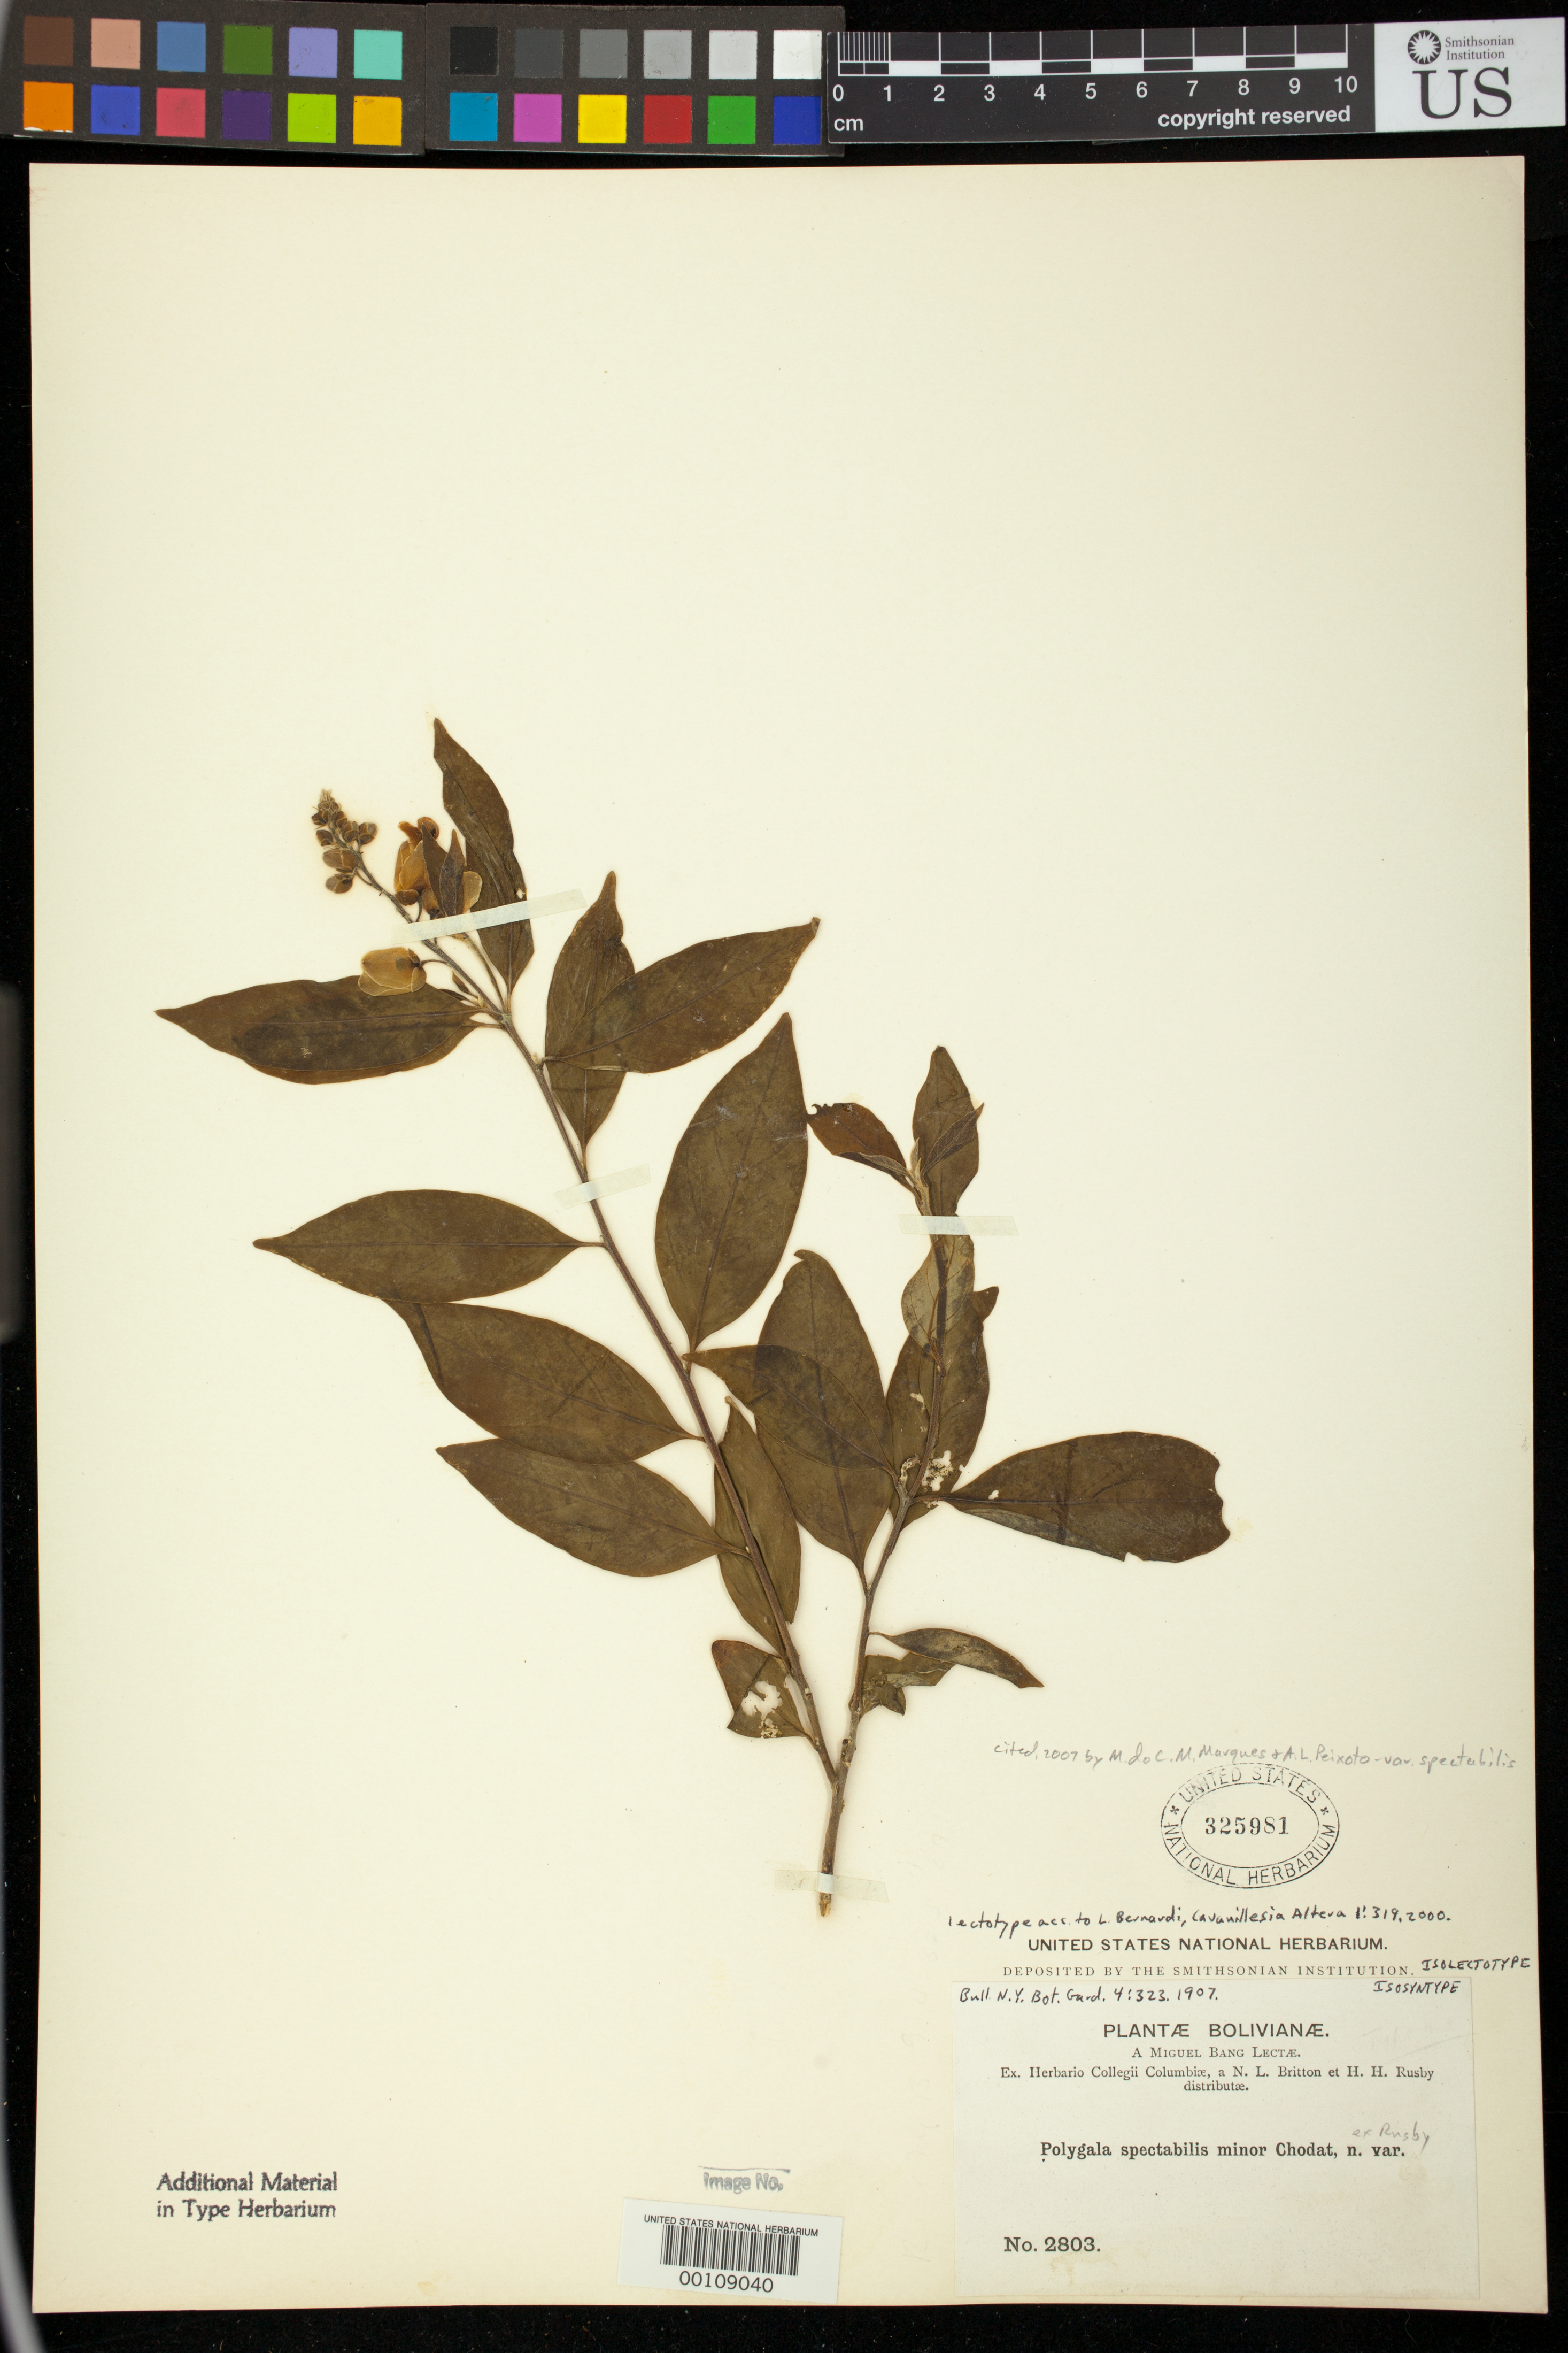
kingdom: Plantae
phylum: Tracheophyta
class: Magnoliopsida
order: Fabales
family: Polygalaceae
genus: Polygala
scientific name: Polygala spectabilis var. minor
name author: Chodat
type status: Isolectotype; Isosyntype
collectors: M. Bang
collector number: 2803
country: Bolivia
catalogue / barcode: US 325981